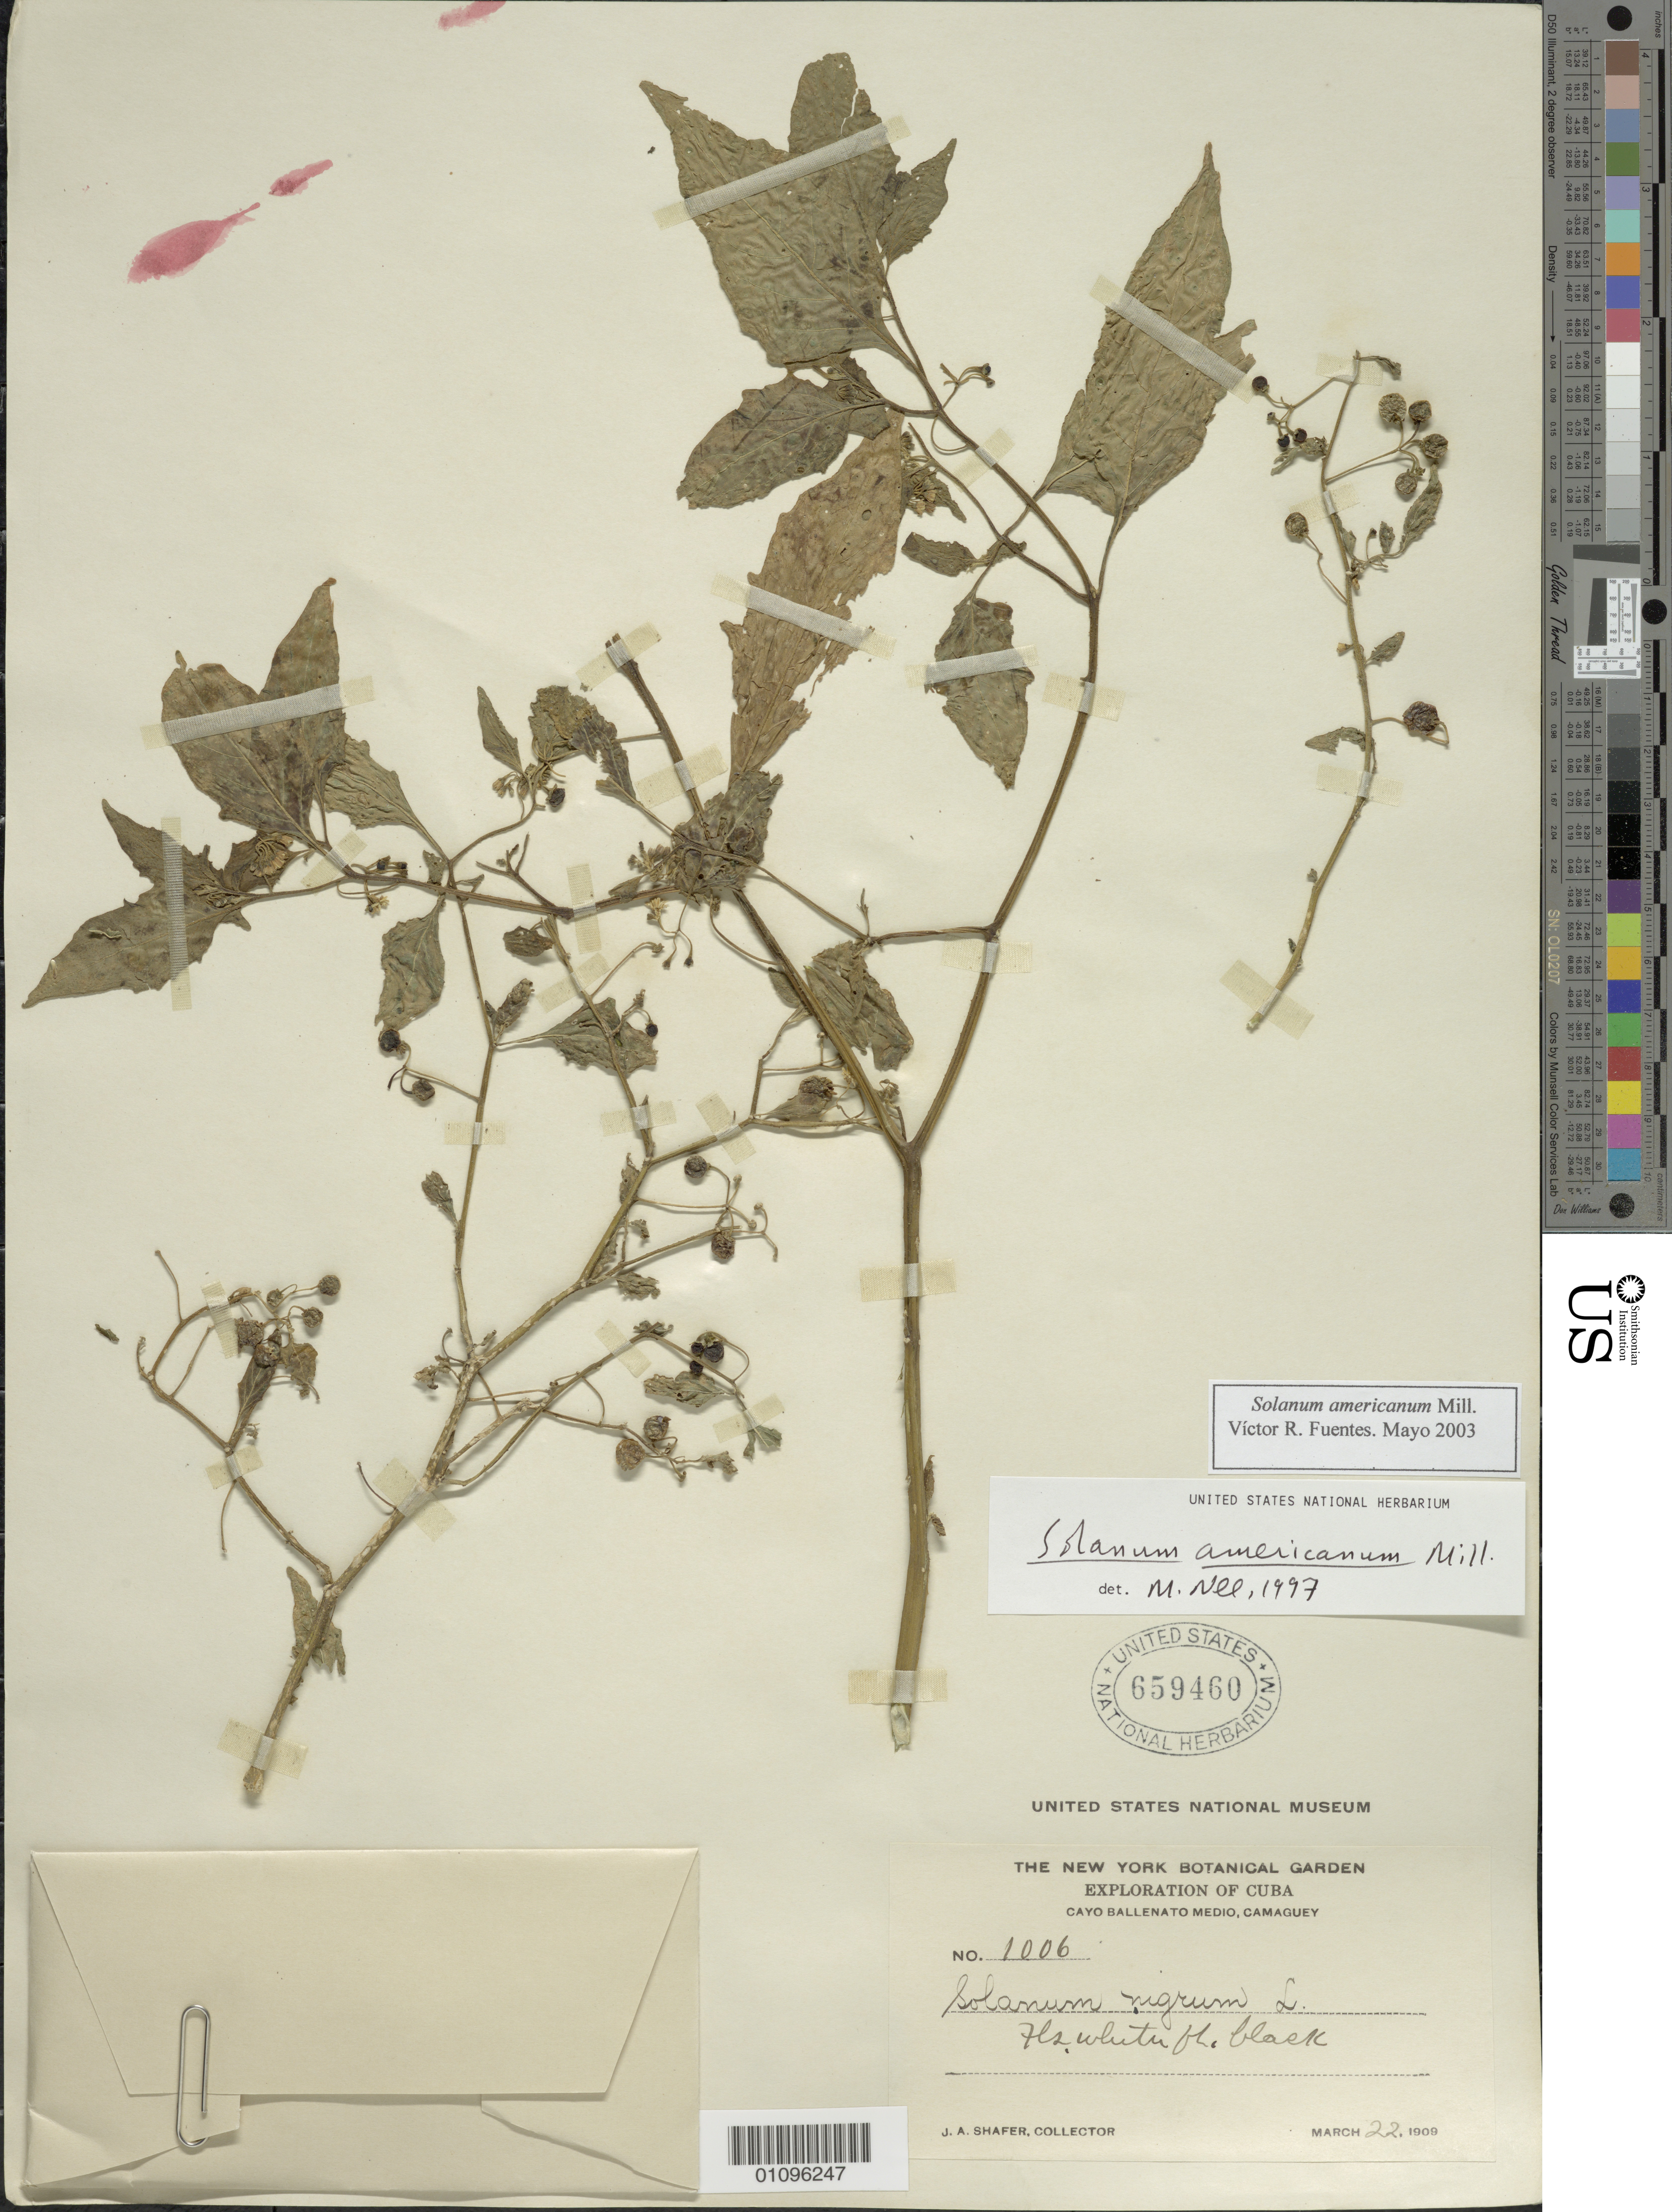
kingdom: Plantae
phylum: Tracheophyta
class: Magnoliopsida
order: Solanales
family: Solanaceae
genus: Solanum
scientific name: Solanum americanum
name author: Mill.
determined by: Fuentes, V. R.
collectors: J. A. Shafer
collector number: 1006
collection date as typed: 22 Mar 1909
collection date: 1909-03-22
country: Cuba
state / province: Isla de La Juventud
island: Isla de la Juventud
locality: Cayo Ballenato Medio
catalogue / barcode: US 659460